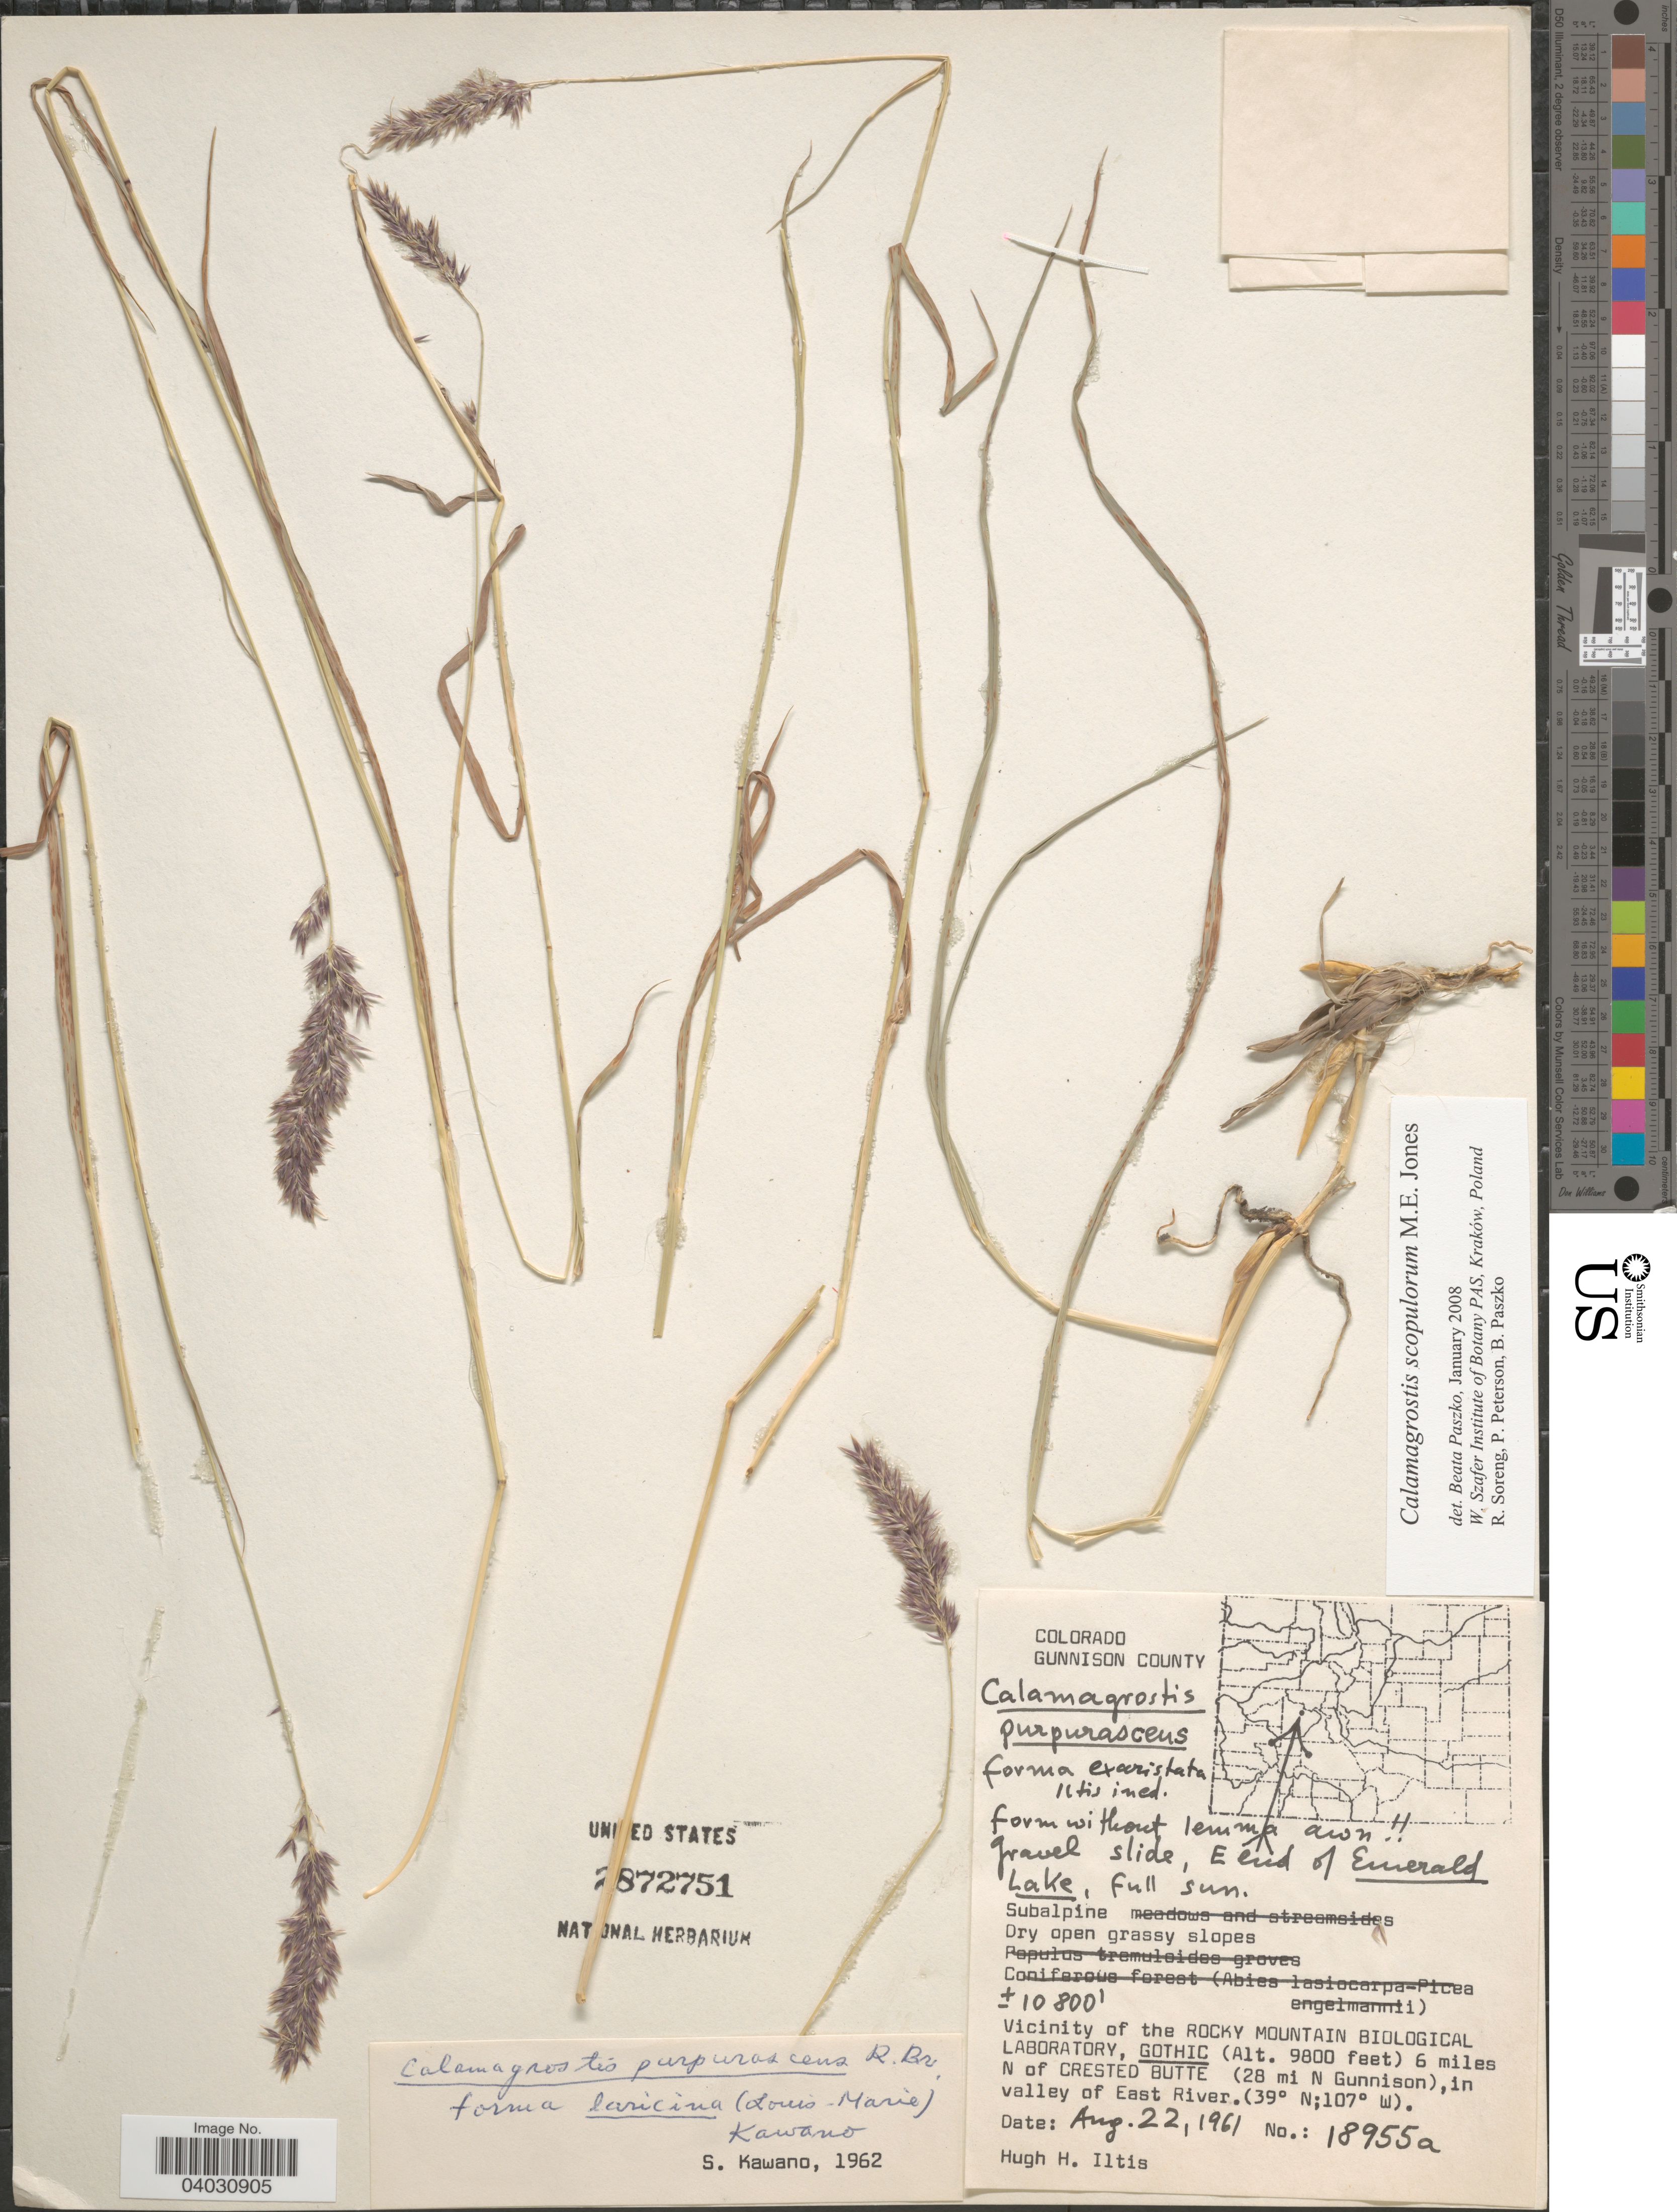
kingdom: Plantae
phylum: Tracheophyta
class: Liliopsida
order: Poales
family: Poaceae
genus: Calamagrostis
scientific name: Calamagrostis scopulorum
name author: M.E. Jones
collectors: H. Iltis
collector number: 18955a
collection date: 1961-08-22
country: United States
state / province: Colorado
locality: Gunnison County. E end of Emerald Lake. Vicinity of the Rocky Mountain Biological Laboratory, Gothic 6 miles N of Crested Butte (28 mi N Gunnison), in valley of East River.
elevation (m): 3292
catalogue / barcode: US 2872751